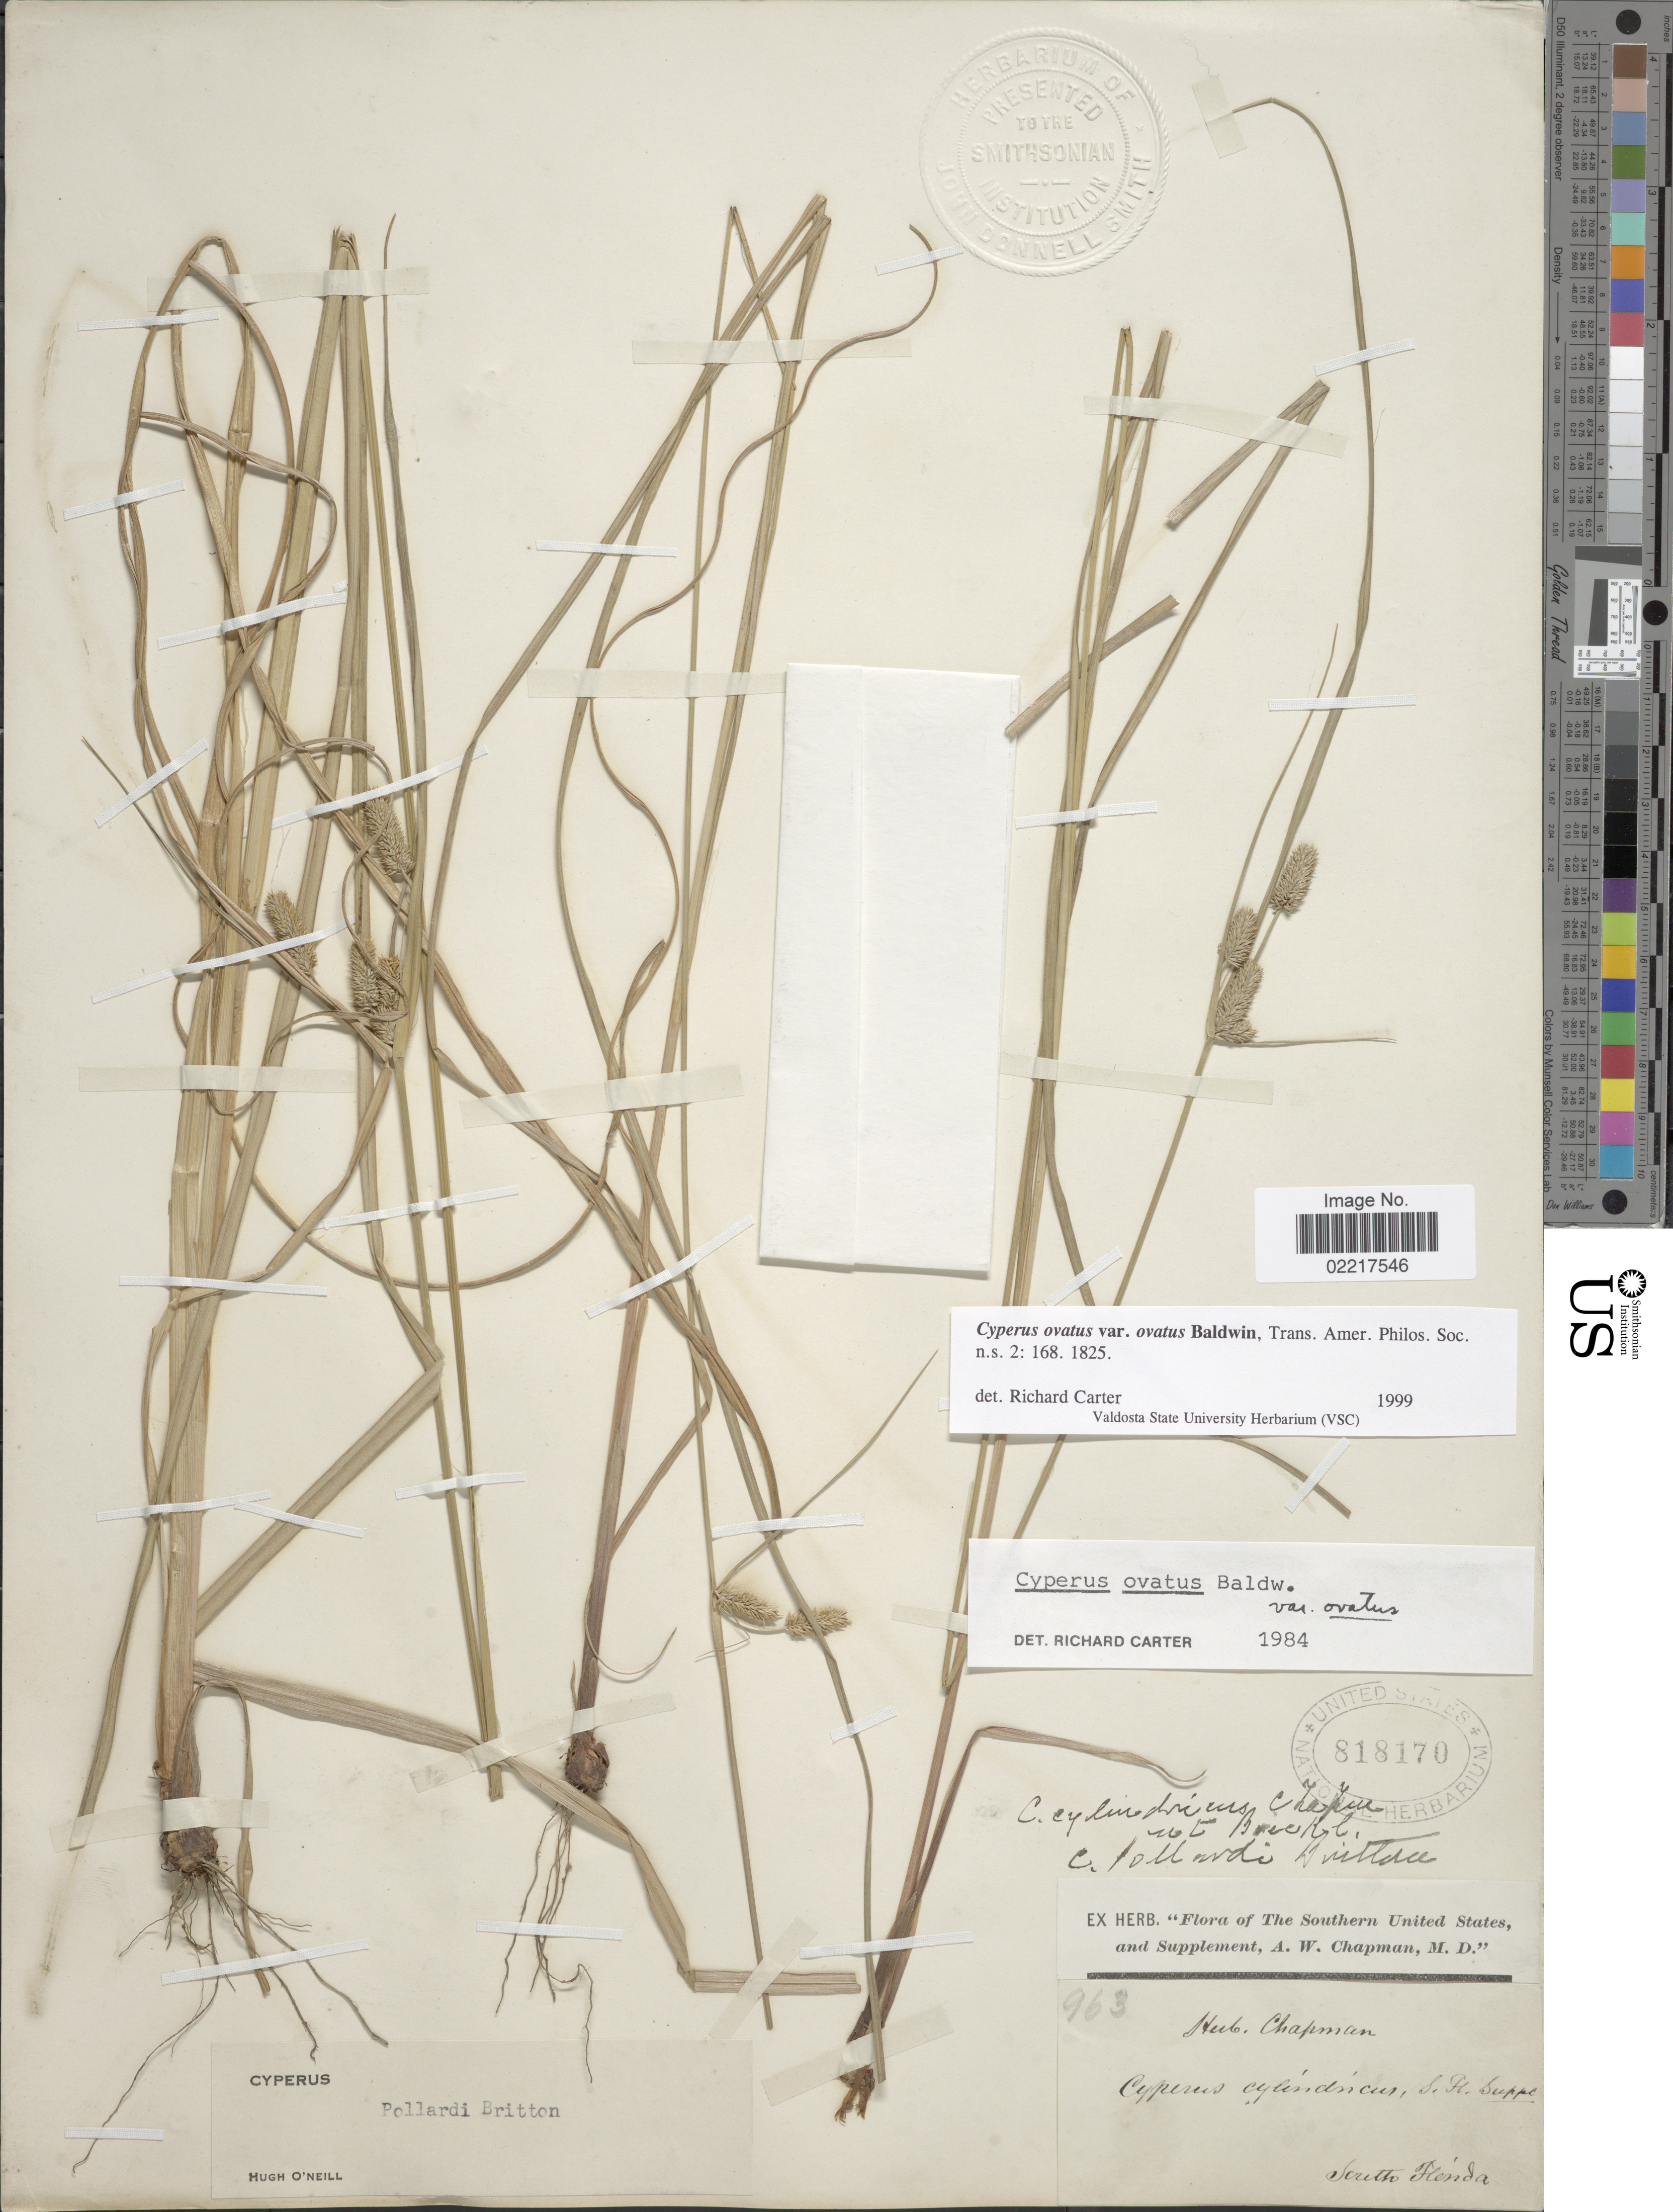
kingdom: Plantae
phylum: Tracheophyta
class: Liliopsida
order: Poales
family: Cyperaceae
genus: Cyperus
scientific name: Cyperus ovatus var. ovatus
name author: Baldwin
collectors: ex herb. Chapman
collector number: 963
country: United States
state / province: Florida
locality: The Southern United States, and Supplement, South Florida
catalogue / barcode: US 818170